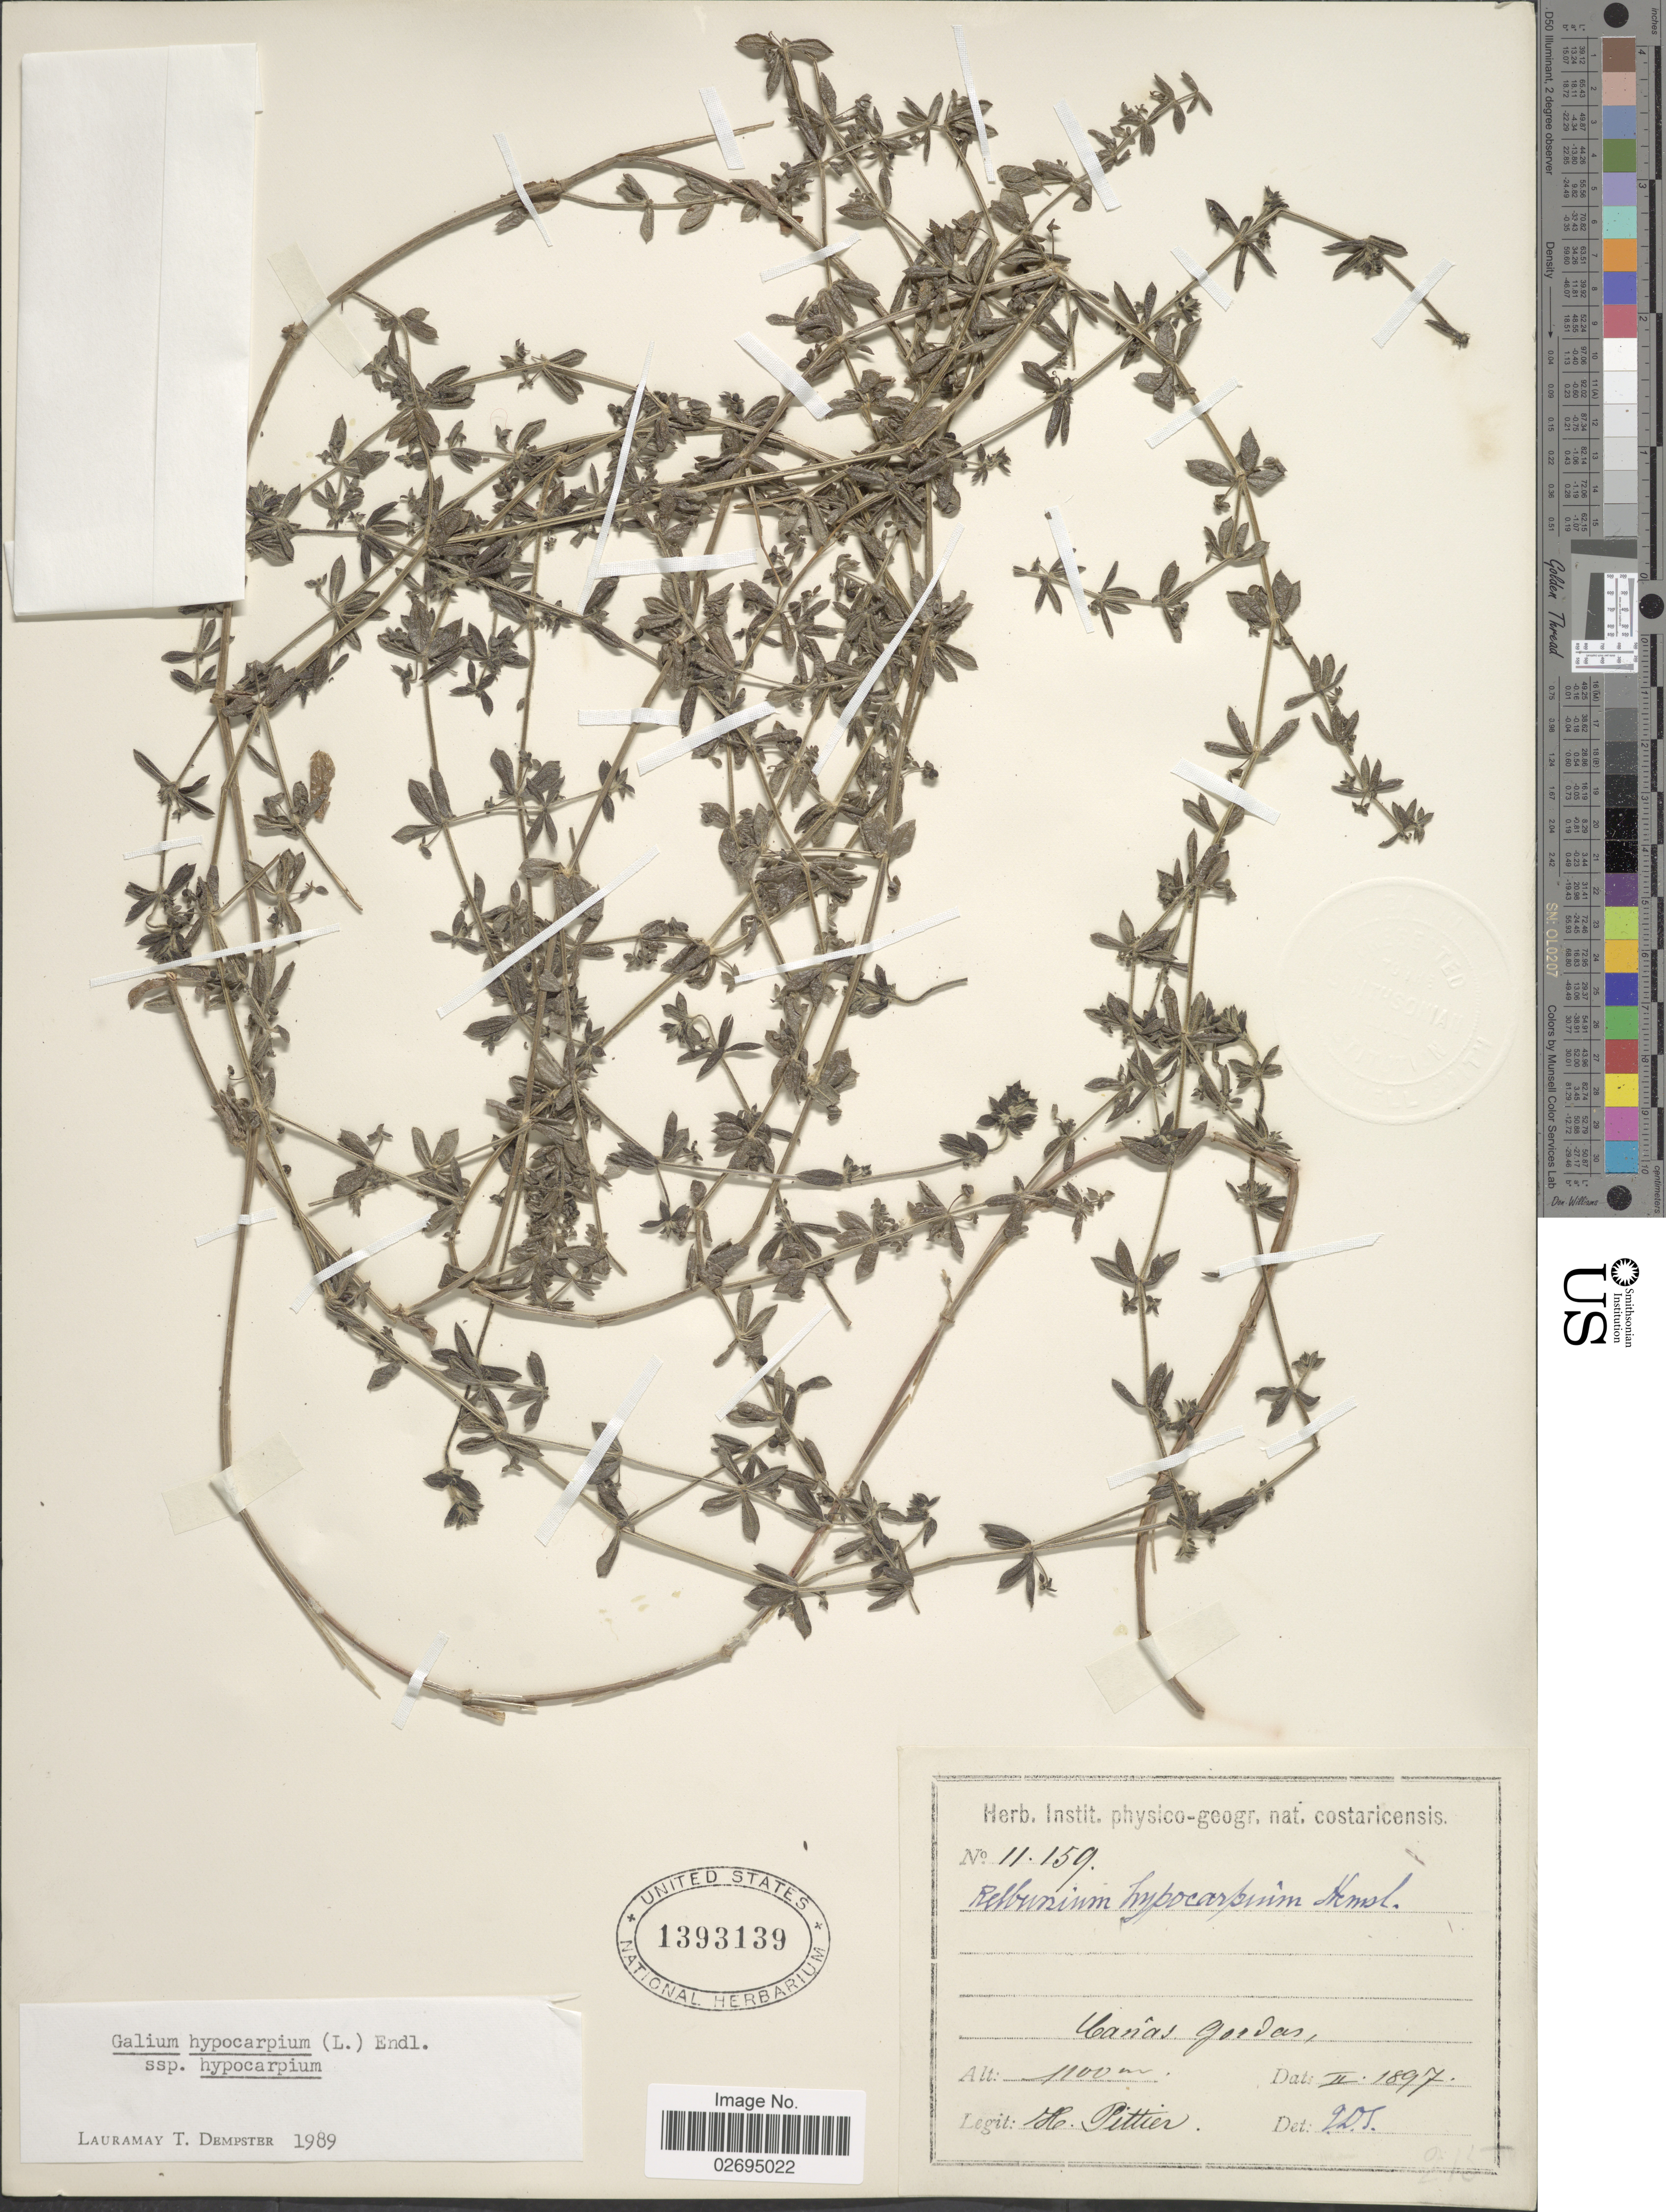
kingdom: Plantae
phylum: Tracheophyta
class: Magnoliopsida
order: Gentianales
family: Rubiaceae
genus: Galium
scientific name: Galium hypocarpium subsp. hypocarpium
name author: (L.) Endl. ex Griseb.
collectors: H. F. Pittier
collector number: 11159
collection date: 1897-02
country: Costa Rica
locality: Cañas Gordas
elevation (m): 1100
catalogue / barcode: US 1393139